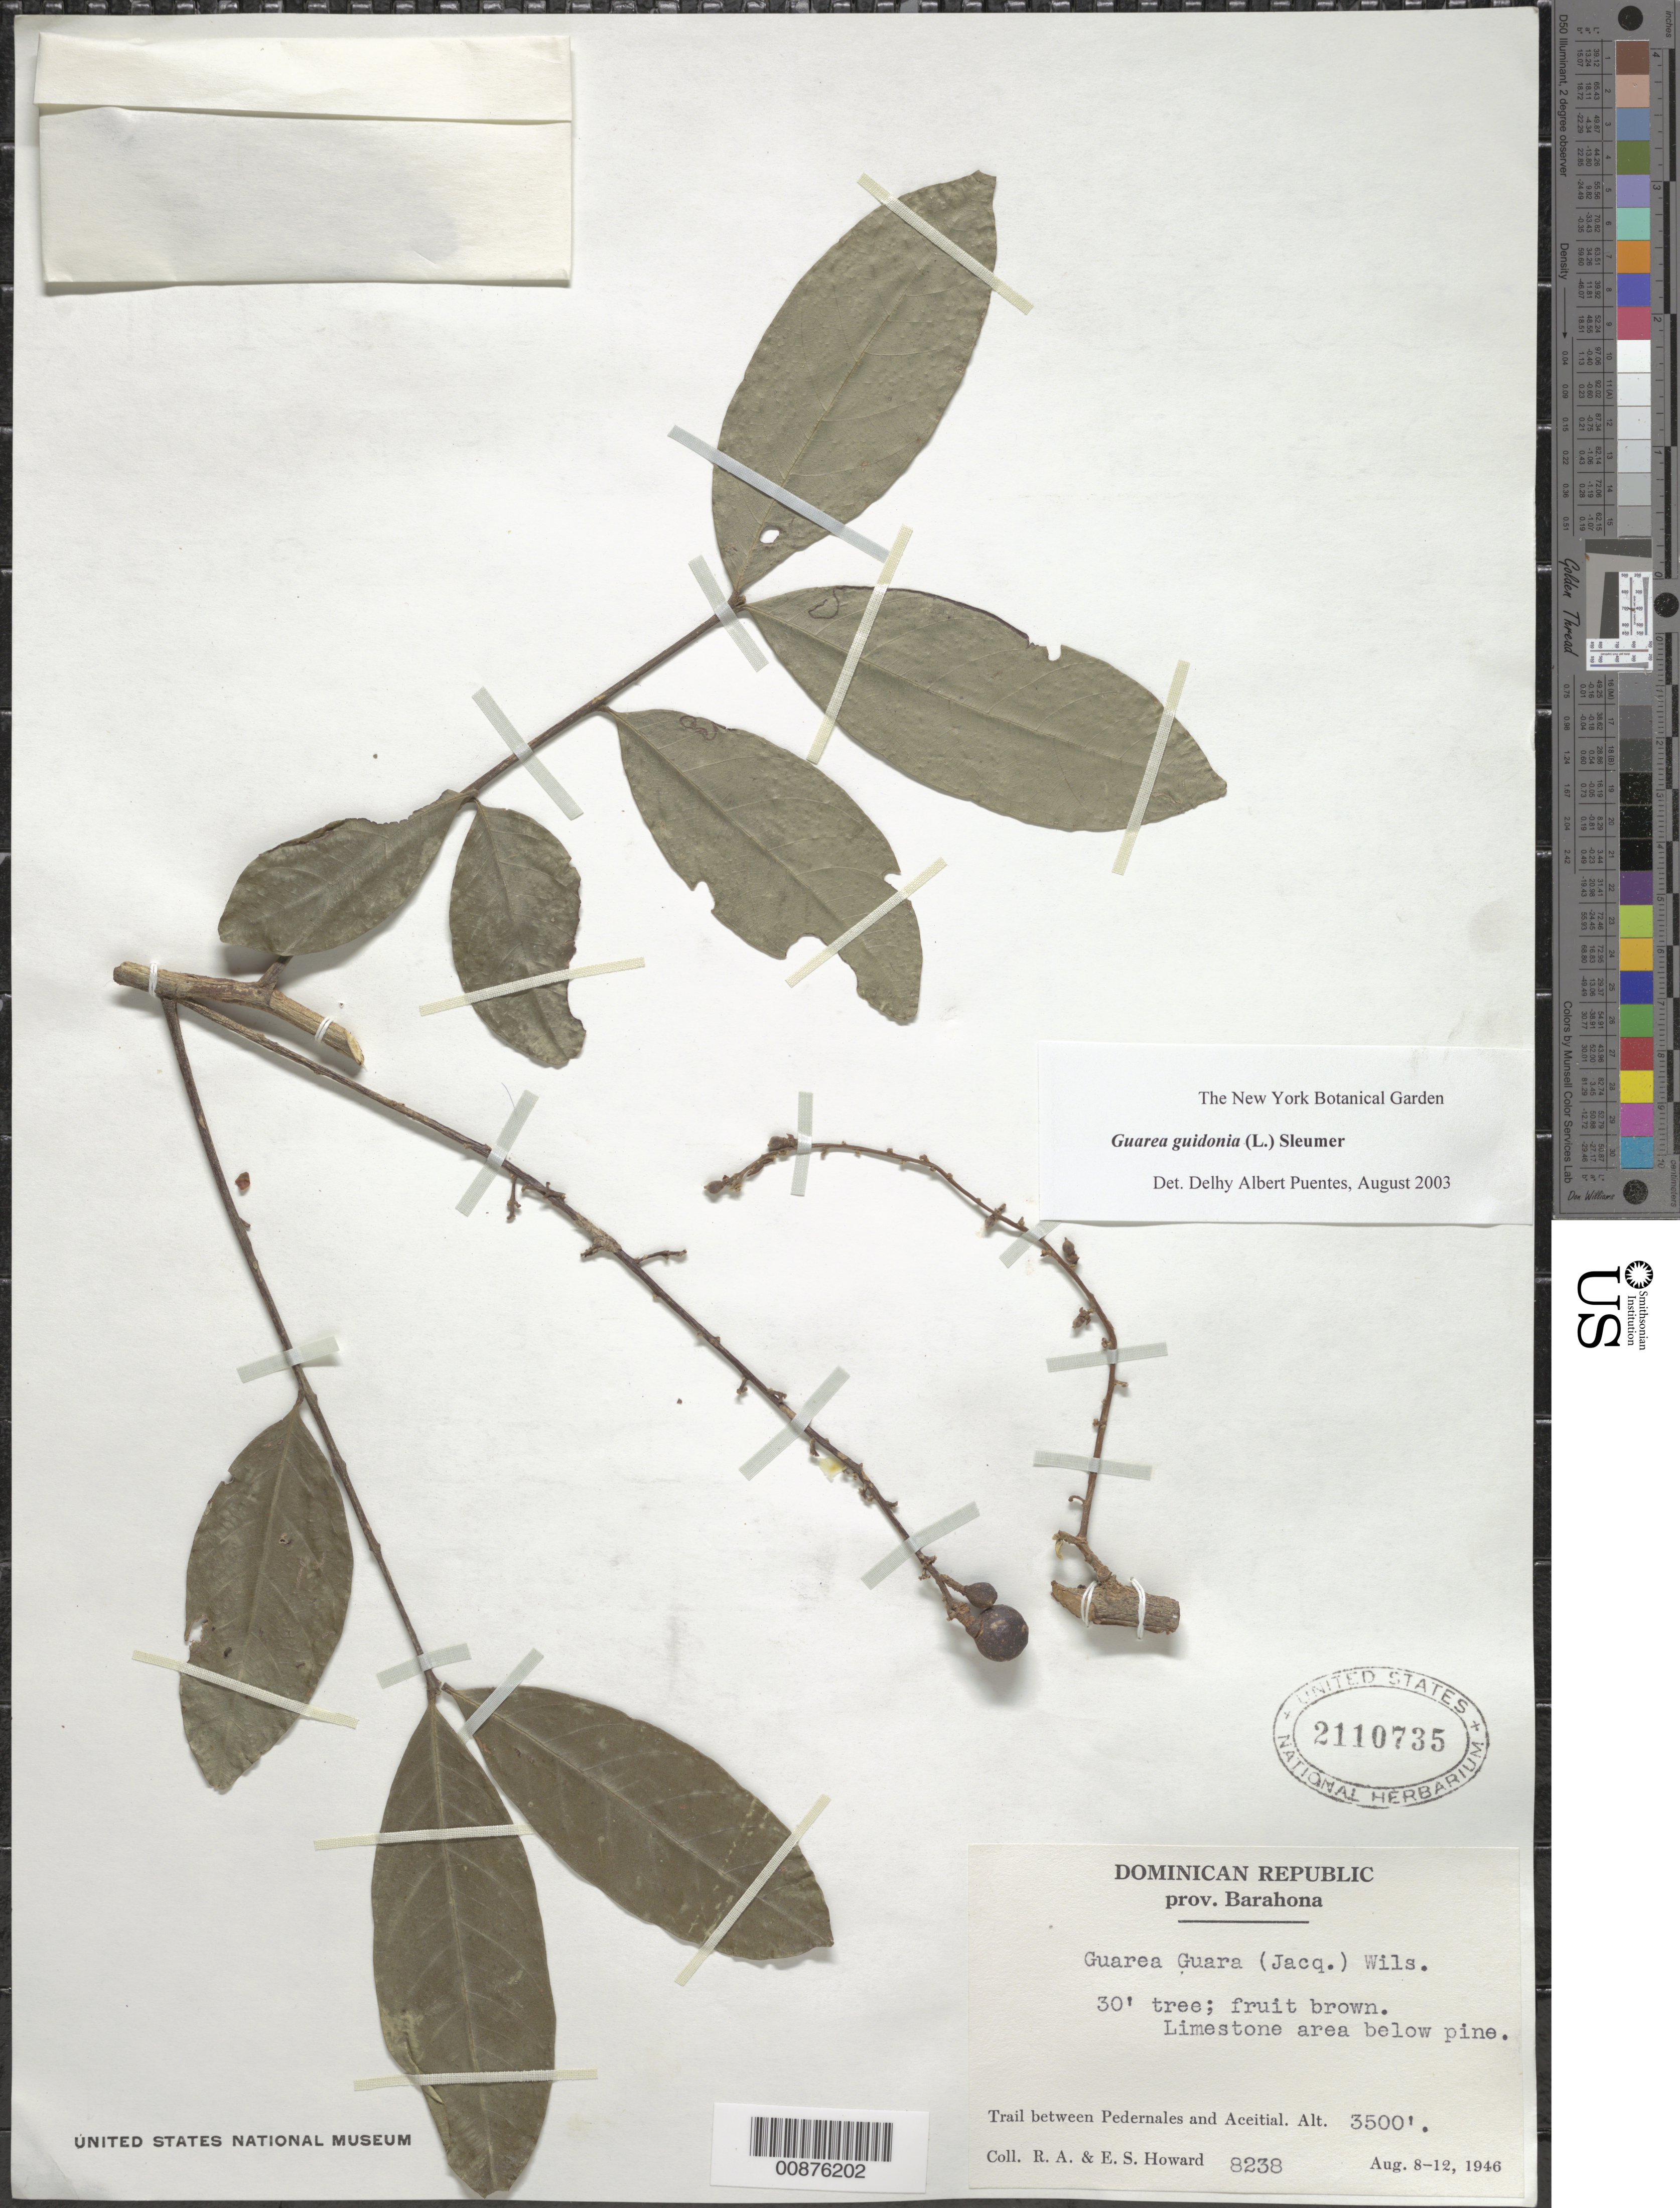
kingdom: Plantae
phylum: Tracheophyta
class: Magnoliopsida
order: Sapindales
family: Meliaceae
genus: Guarea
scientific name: Guarea guidonia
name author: (L.) Sleumer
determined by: Puentes, D. A.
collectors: R. A. Howard & R. Howard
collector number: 8238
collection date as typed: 08 Aug 1946 to 12 Aug 1946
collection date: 1946-08-08/1946-08-12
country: Dominican Republic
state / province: Barahona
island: Hispaniola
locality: Trail between Pedernales and Aceitial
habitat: Limestone area below pine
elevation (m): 1067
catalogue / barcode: US 2110735